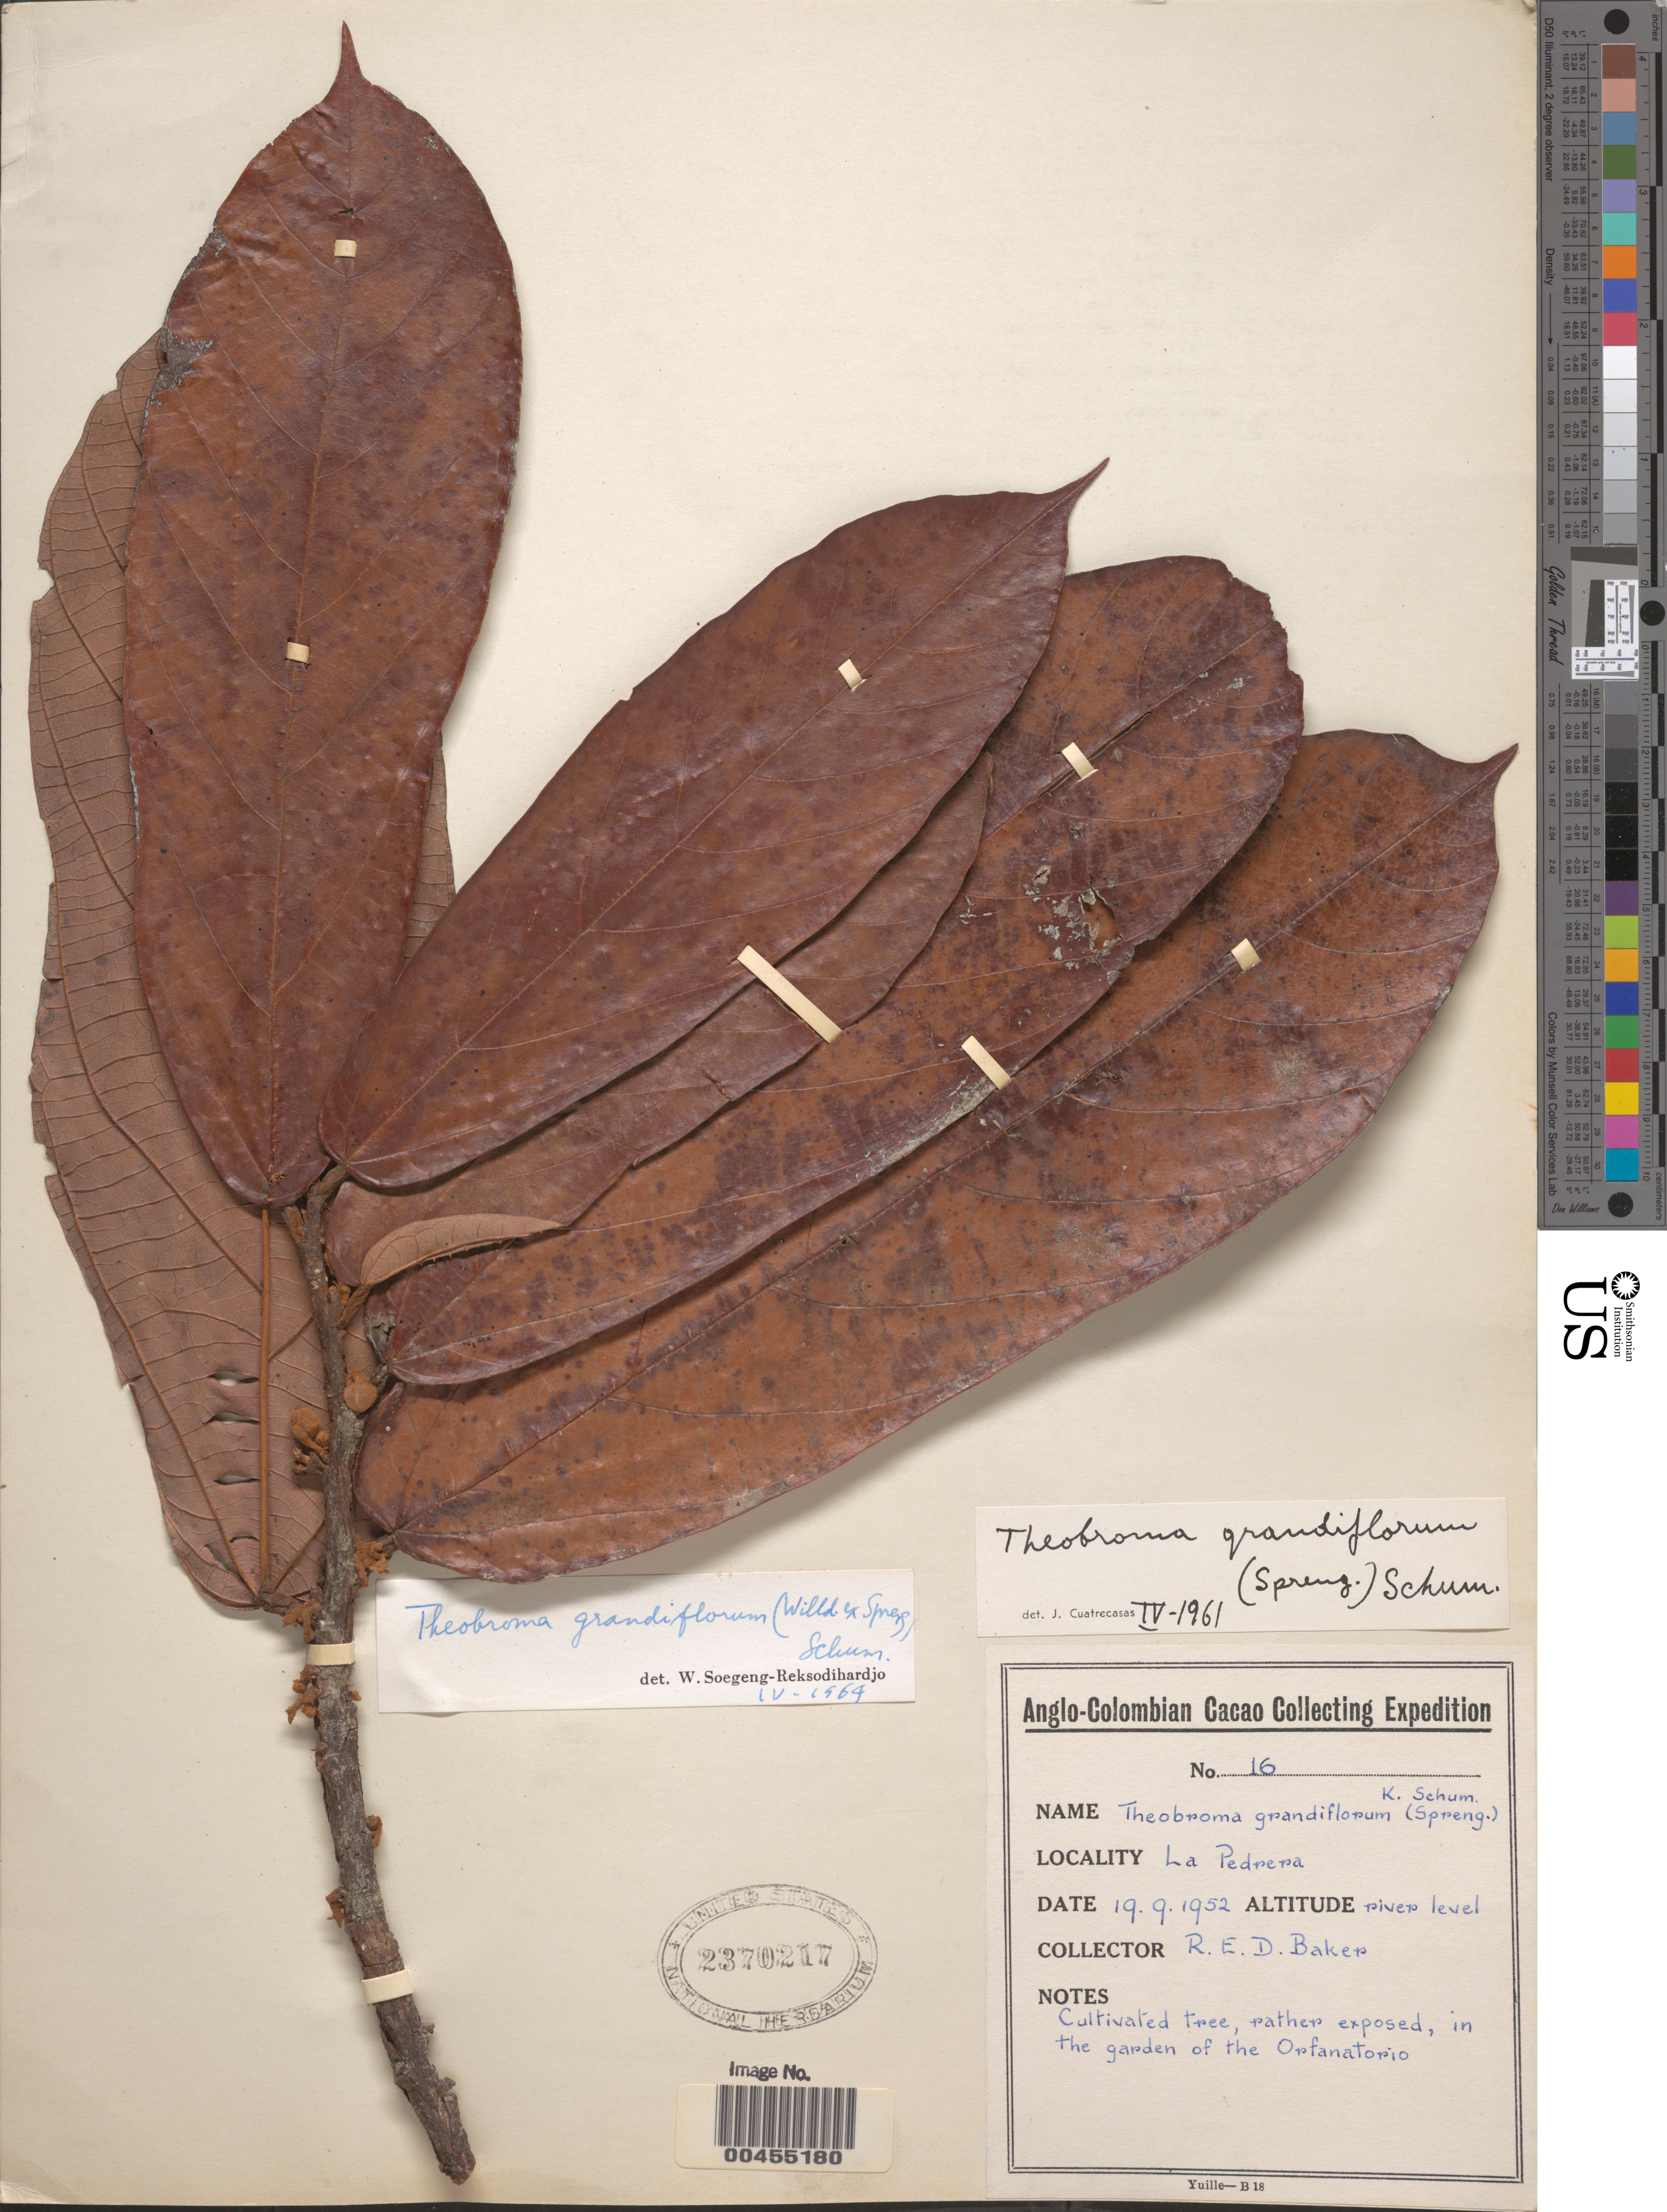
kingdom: Plantae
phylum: Tracheophyta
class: Magnoliopsida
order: Malvales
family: Malvaceae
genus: Theobroma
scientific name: Theobroma grandiflorum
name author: (Willd. ex Spreng.) K. Schum.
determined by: Soegeng-Reksodihardjo, W.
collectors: R. E. D. Baker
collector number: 16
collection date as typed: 19 Sep 1952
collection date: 1952-09-19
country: Colombia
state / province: Amazônas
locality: La Pedrera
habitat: garden of the Orfanatorio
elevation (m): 0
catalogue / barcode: US 2370217